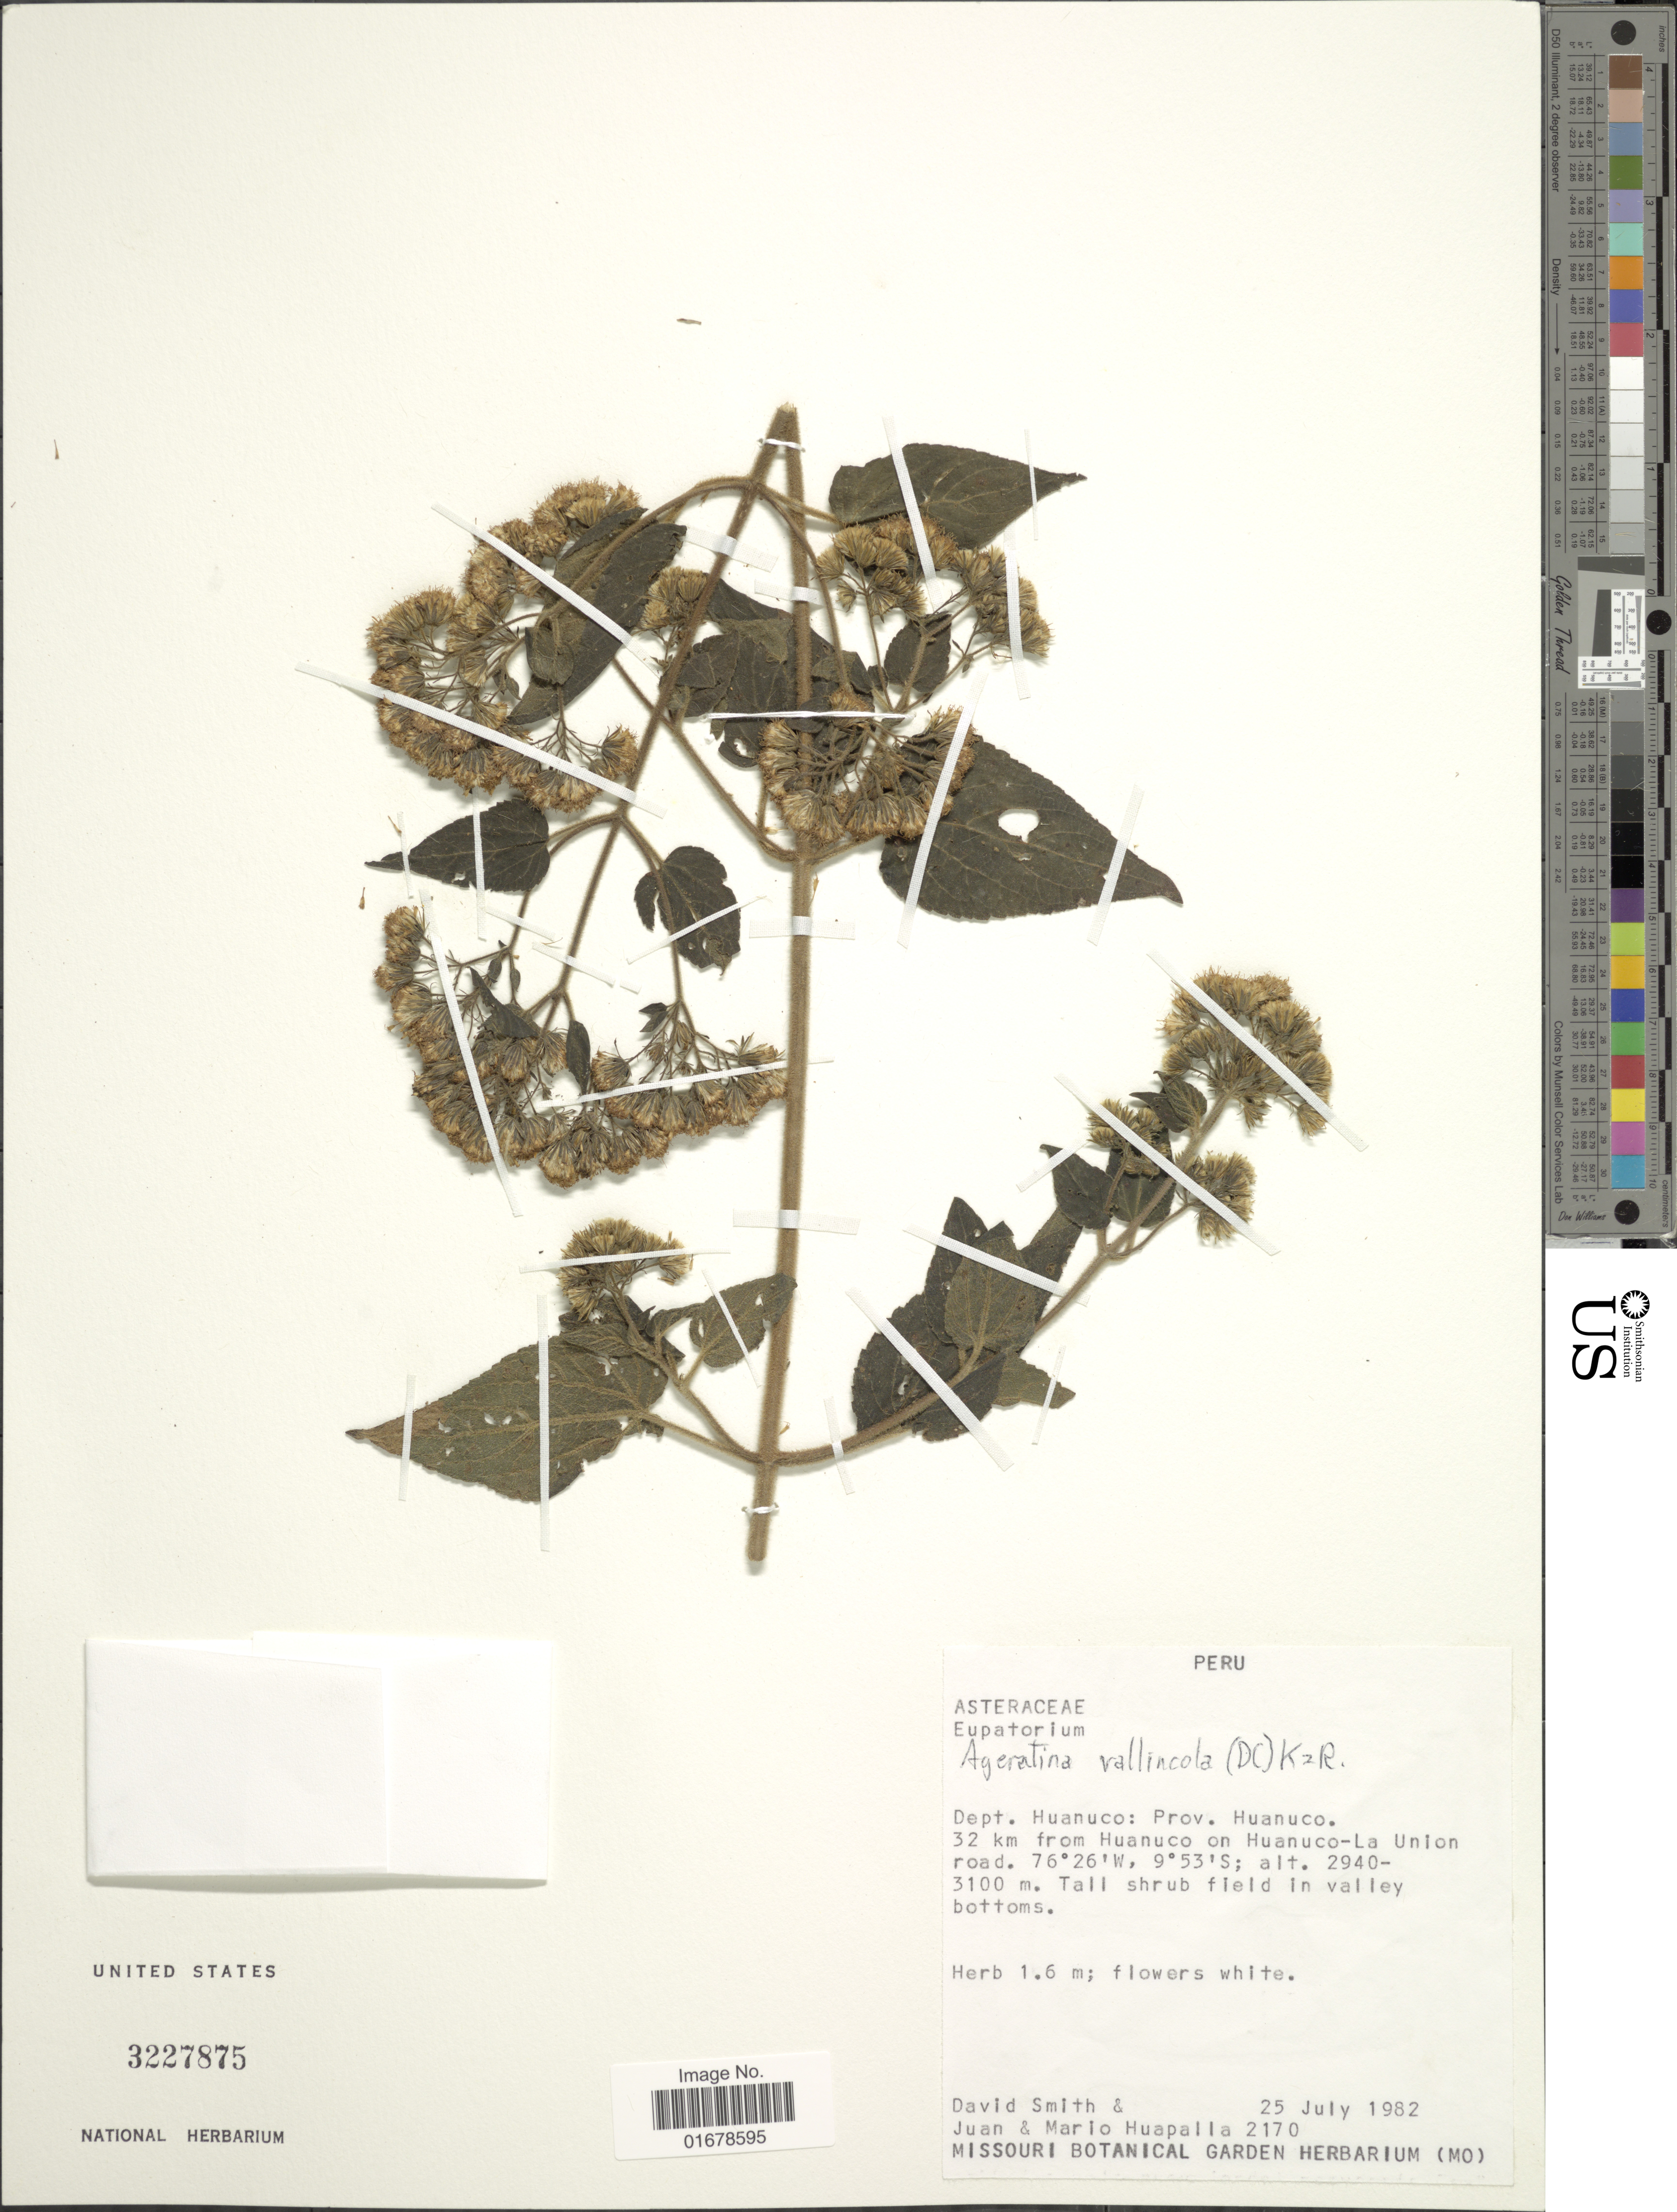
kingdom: Plantae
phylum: Tracheophyta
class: Magnoliopsida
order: Asterales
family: Asteraceae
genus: Ageratina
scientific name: Ageratina vallincola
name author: (DC.) R.M. King & H. Rob.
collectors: D. Smith, J. Huapalla & M. Huapalla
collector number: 2170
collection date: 1982-07-25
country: Peru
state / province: Huánuco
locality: Depto. Huanuco: Prov. Huanuco, 32 km from Huanuco on Huanuco-La Union road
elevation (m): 2940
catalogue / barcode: US 3227875